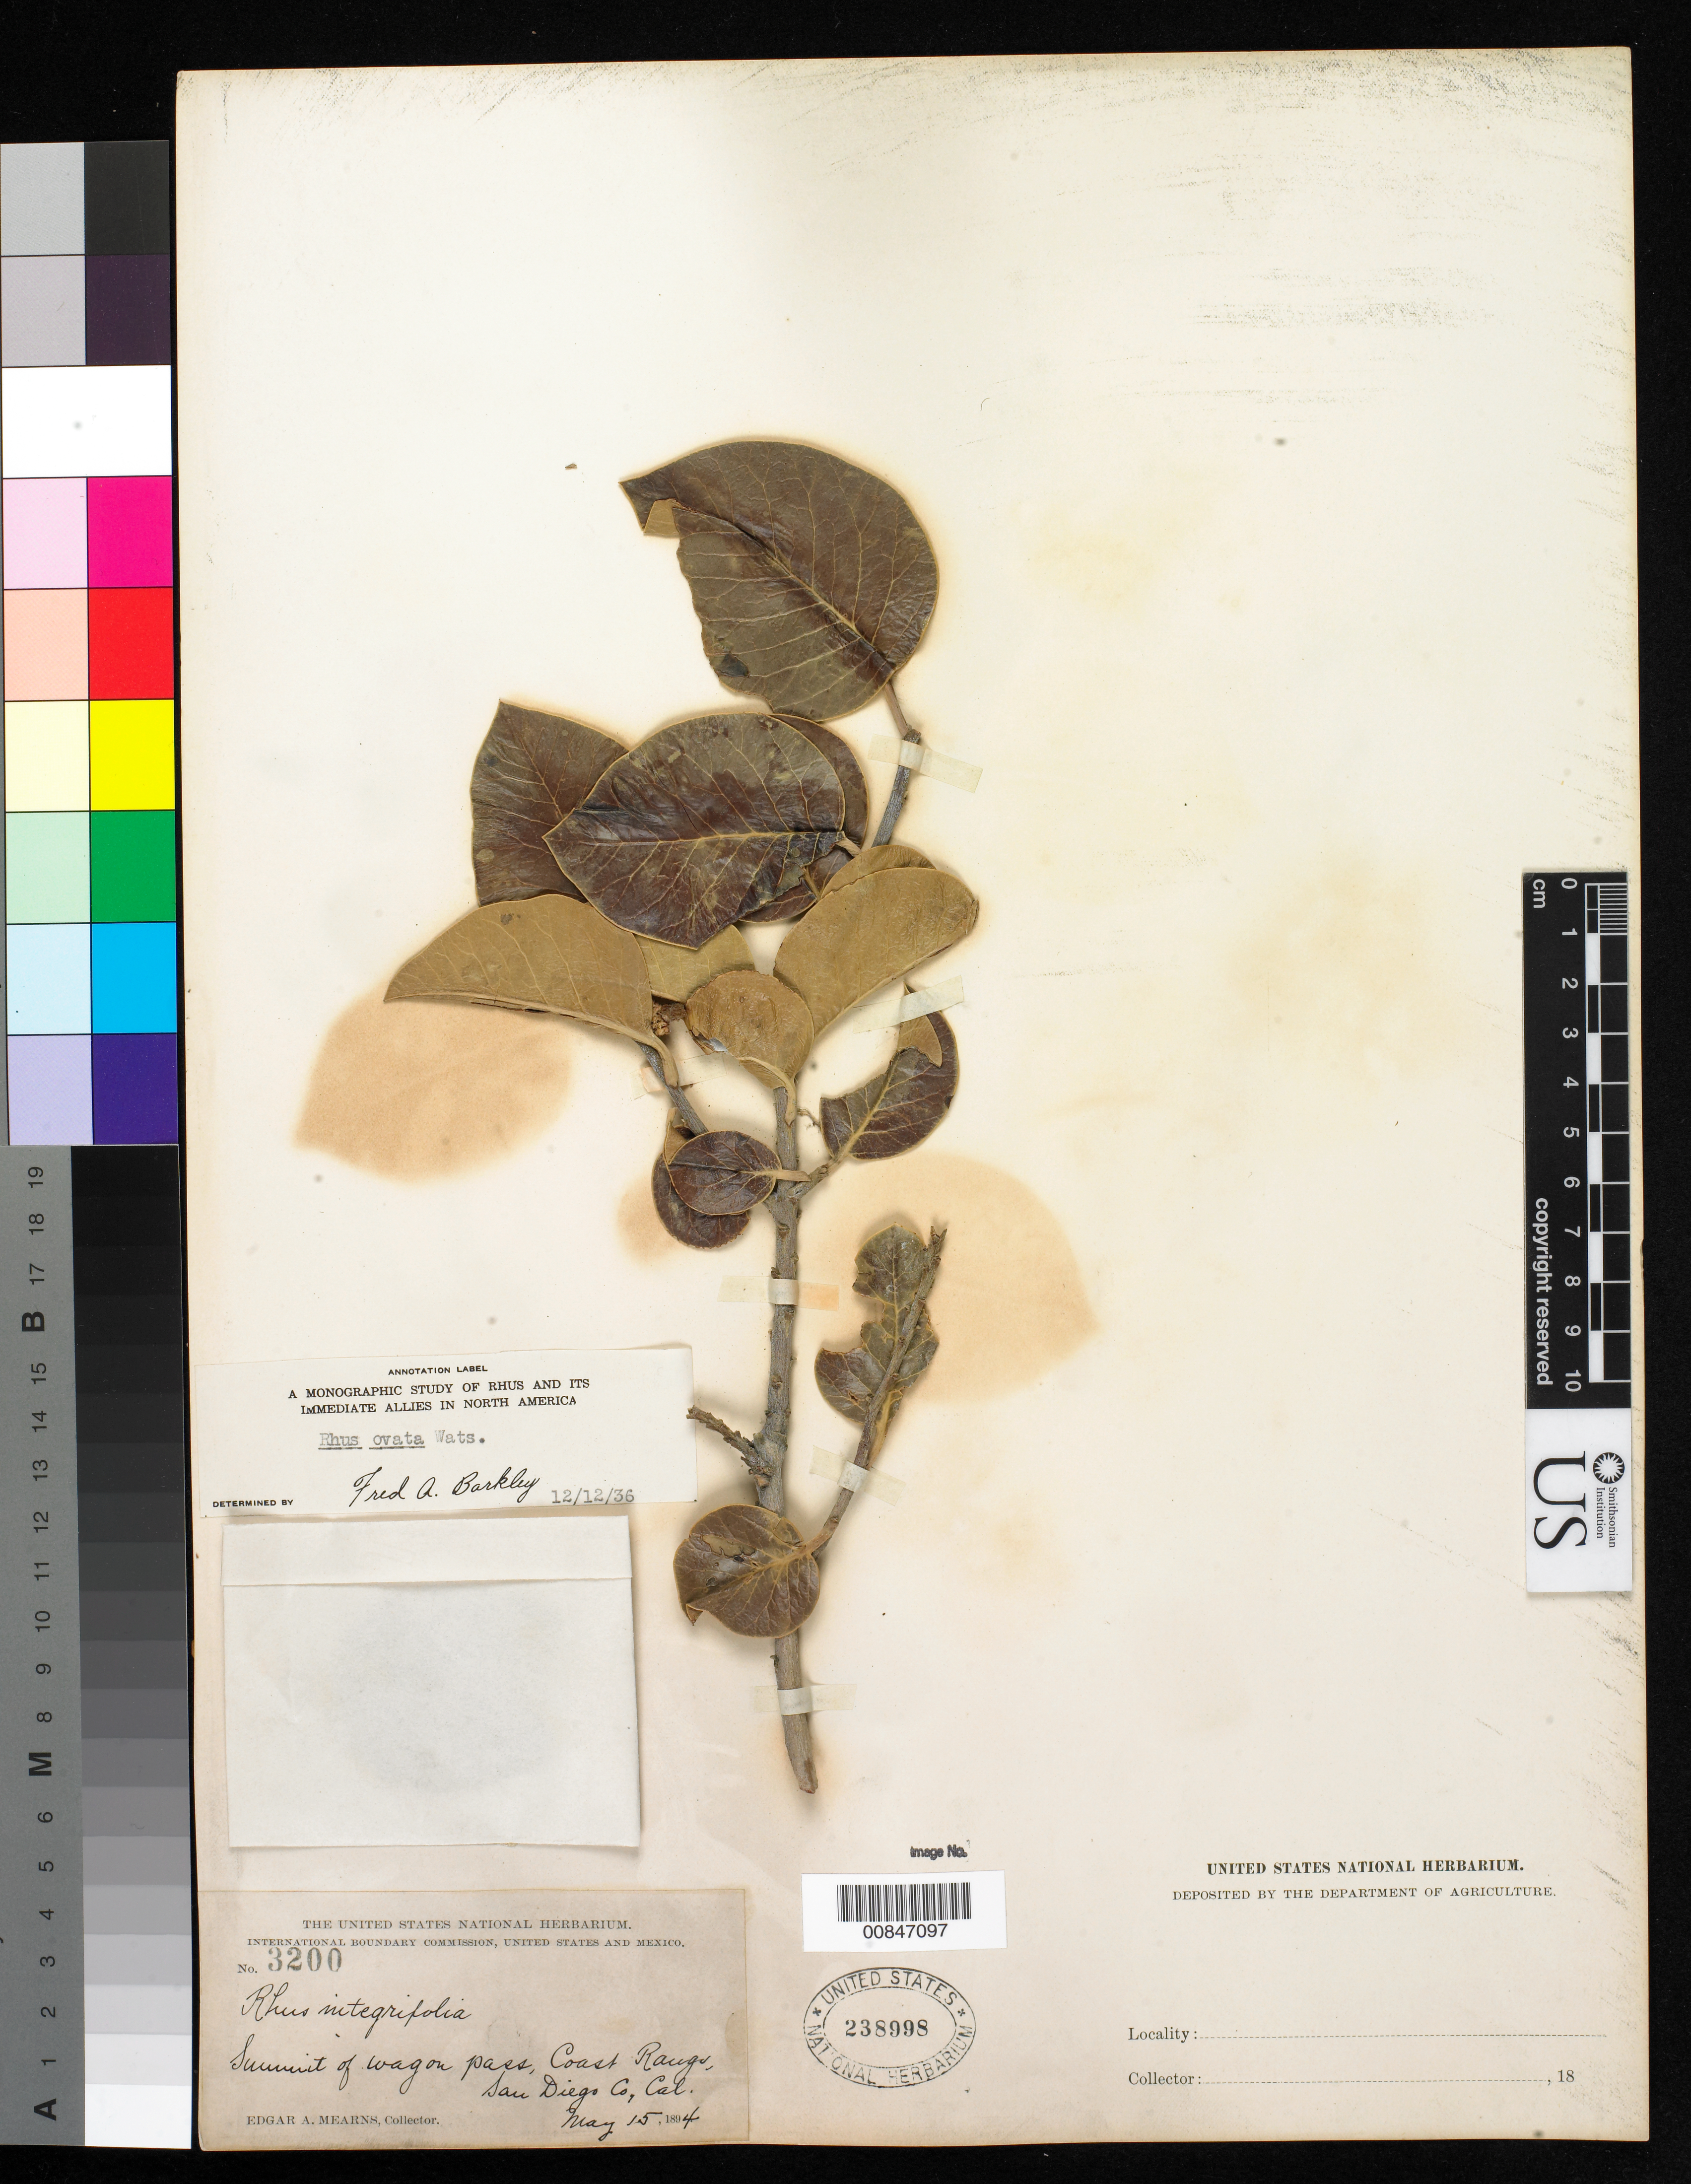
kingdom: Plantae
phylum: Tracheophyta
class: Magnoliopsida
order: Sapindales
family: Anacardiaceae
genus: Rhus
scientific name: Rhus ovata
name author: S. Watson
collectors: E. A. Mearns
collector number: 3200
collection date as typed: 15 May 1894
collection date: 1894-05-15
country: United States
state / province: California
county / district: San Diego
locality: Summit of Wagon Pass, Coast Range, San Diego County, California.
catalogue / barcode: US 238998